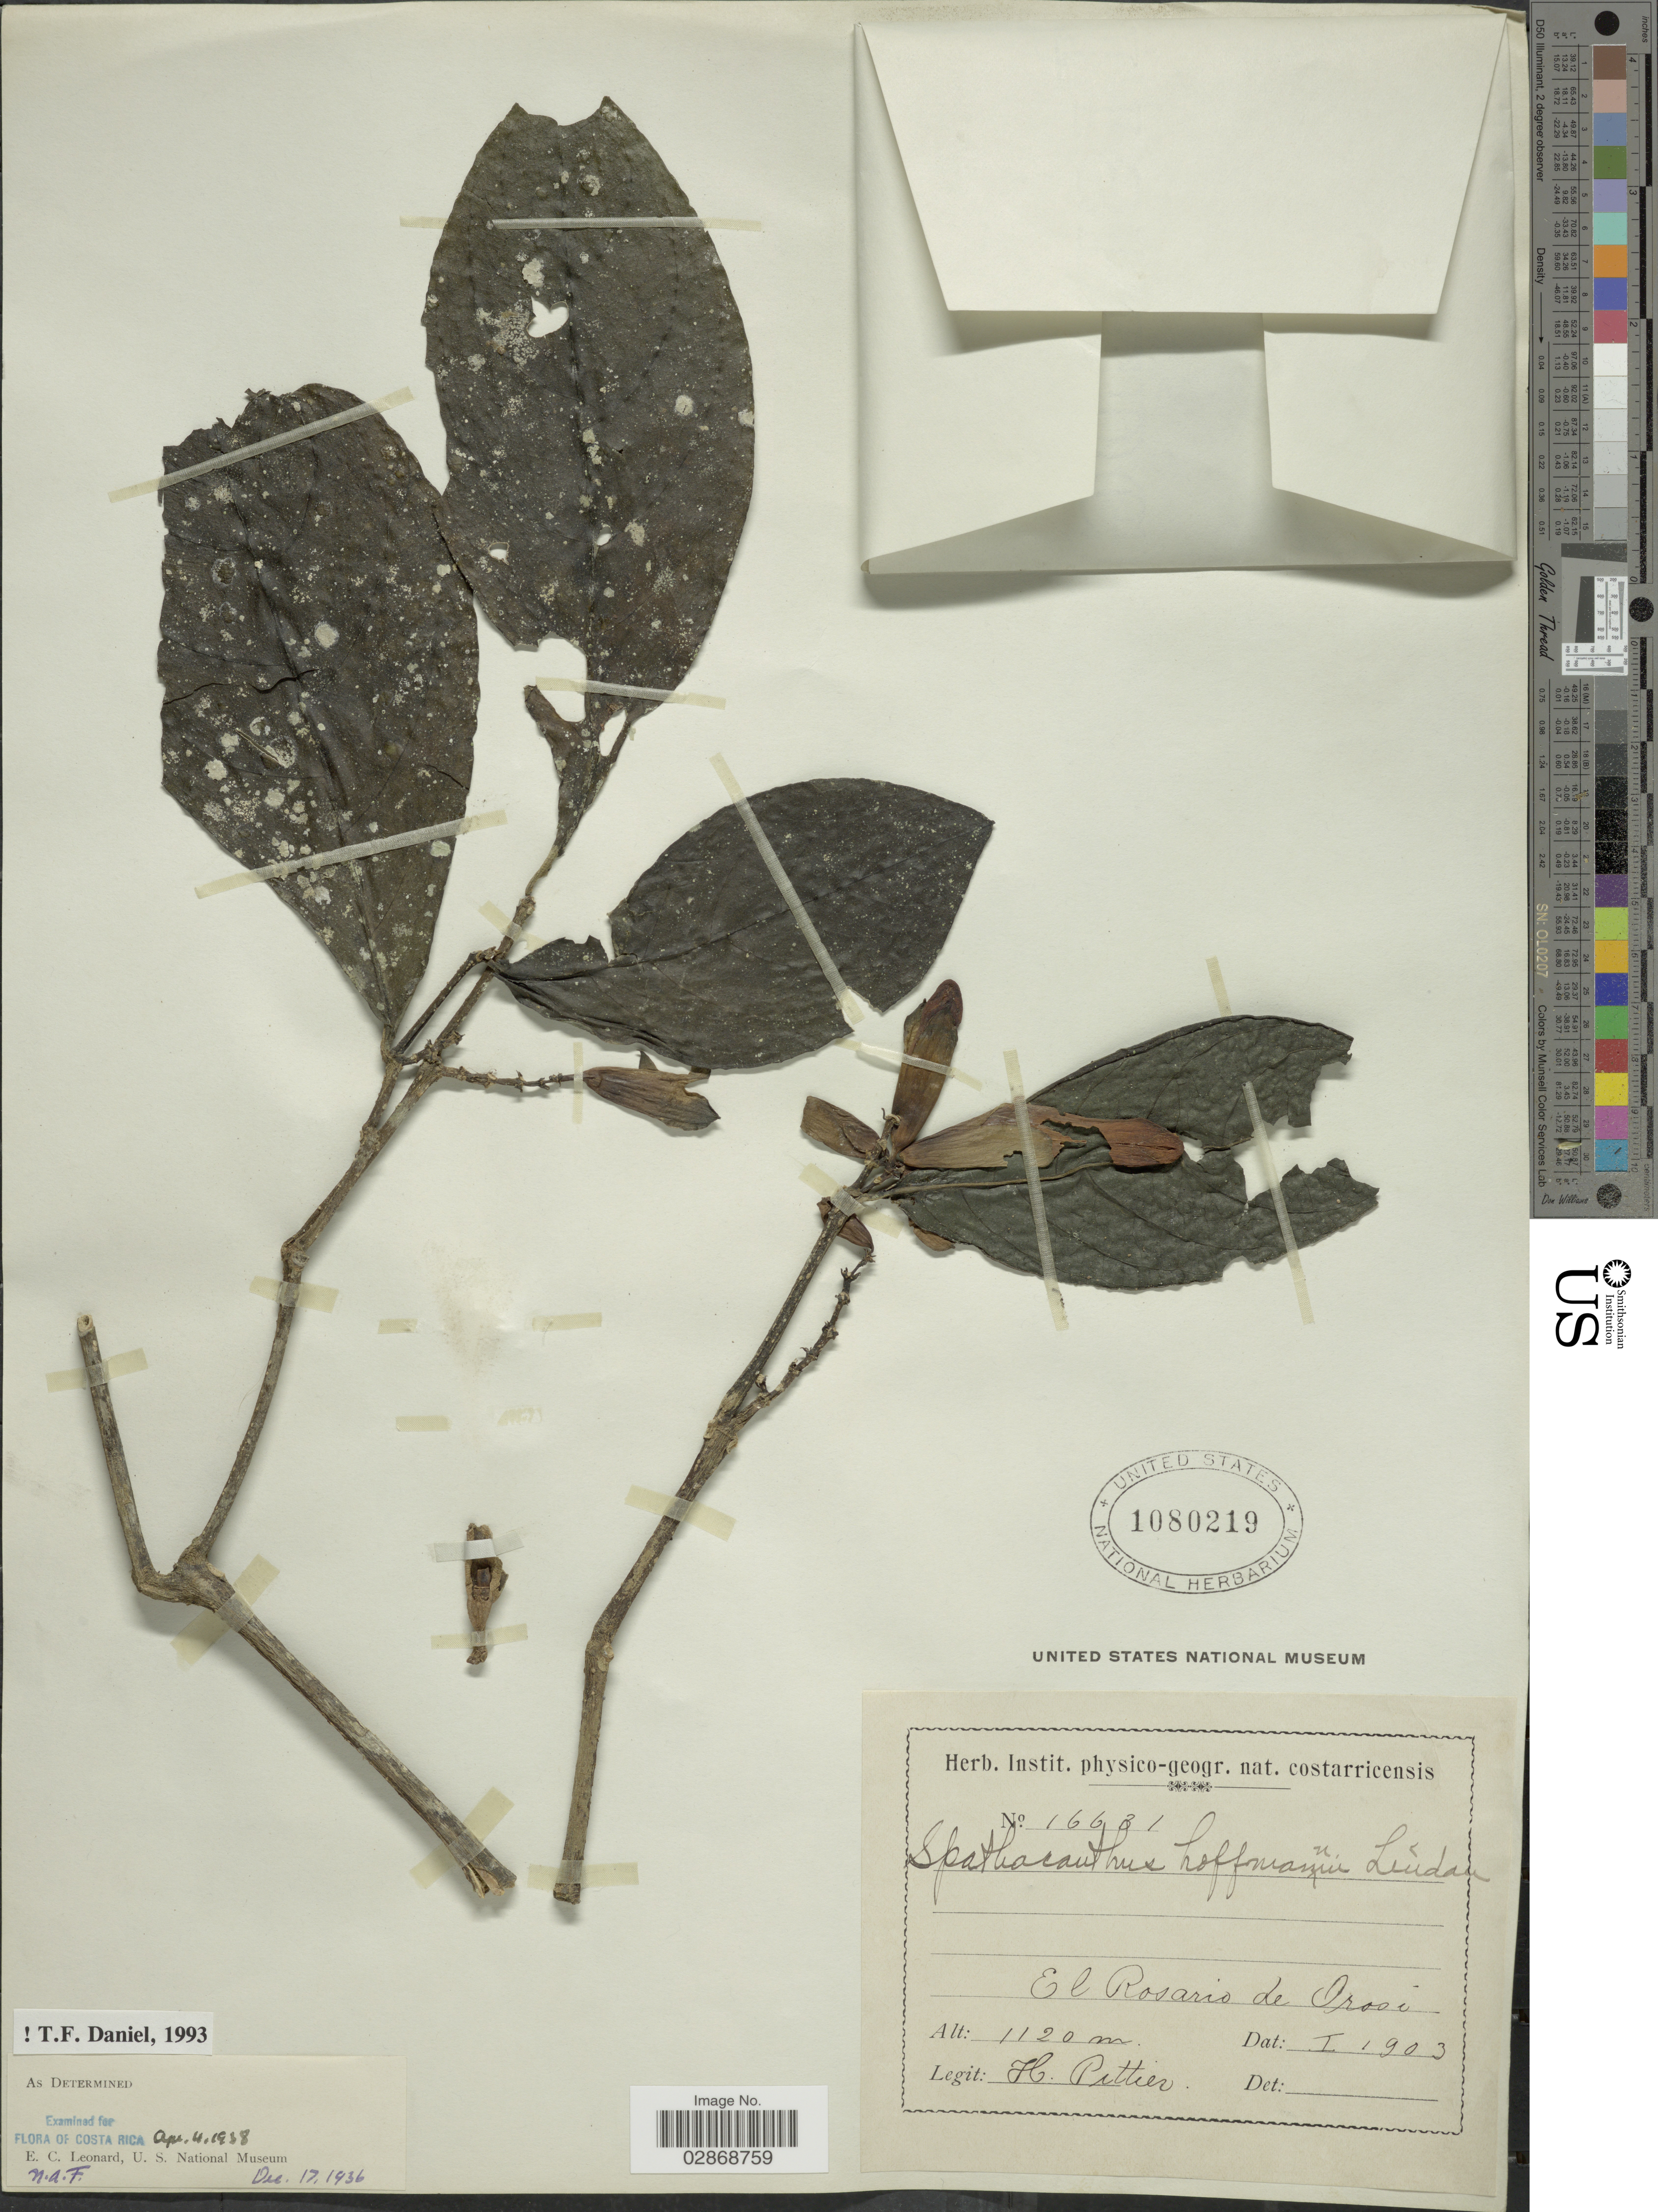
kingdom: Plantae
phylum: Tracheophyta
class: Magnoliopsida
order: Lamiales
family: Acanthaceae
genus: Spathacanthus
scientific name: Spathacanthus hoffmannii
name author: Lindau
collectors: H. F. Pittier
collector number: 16631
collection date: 1903-01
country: Costa Rica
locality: El Rosario de Orooi.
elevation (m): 1120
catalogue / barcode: US 1080219